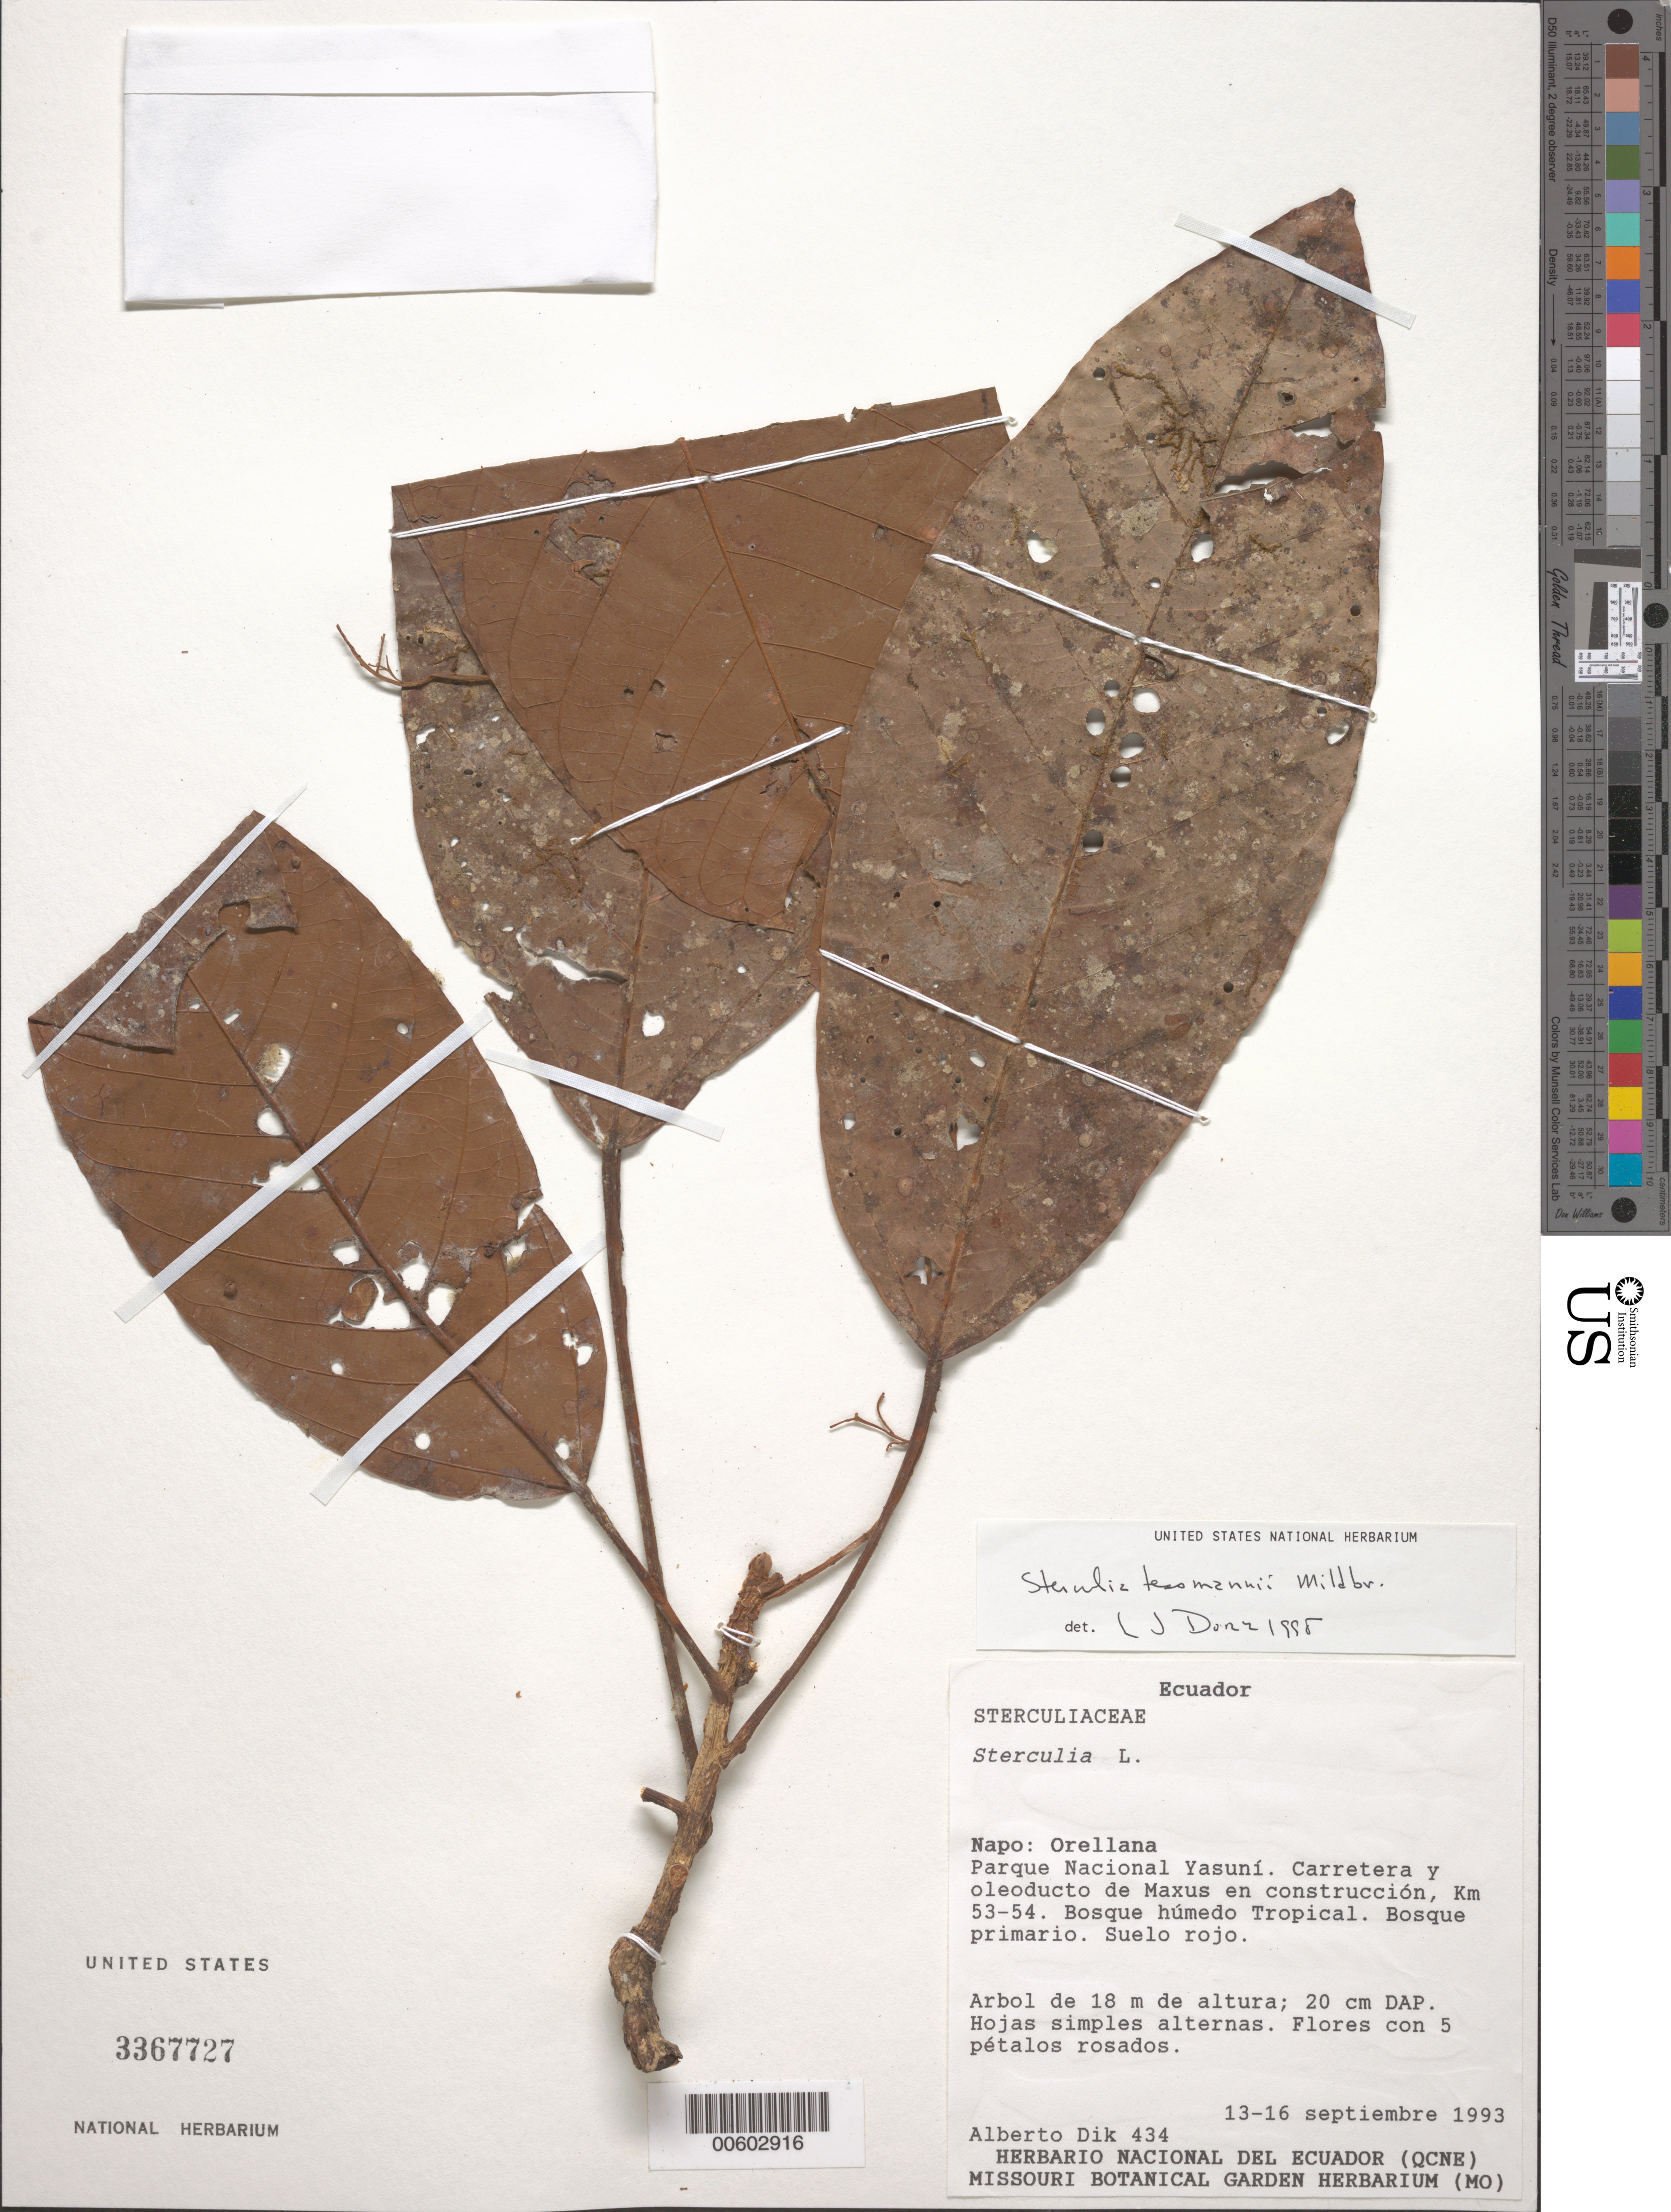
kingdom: Plantae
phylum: Tracheophyta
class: Magnoliopsida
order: Malvales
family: Malvaceae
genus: Sterculia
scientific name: Sterculia tessmannii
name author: Mildbr.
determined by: Dorr, L. J., (BOT), Smithsonian Institution - National Museum of Natural History (UNITED STATES)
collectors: A. Dik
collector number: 434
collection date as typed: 13 Sep 1993 to 16 Sep 1993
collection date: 1993-09-13/1993-09-16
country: Ecuador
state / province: Napo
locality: Orellana. Parque Nacional Yasuní, Carretera y oleoducto de Maxus en construcción, km 53-54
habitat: Bosque húmedo tropical, bosque primario, suelo rojo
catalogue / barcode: US 3367727